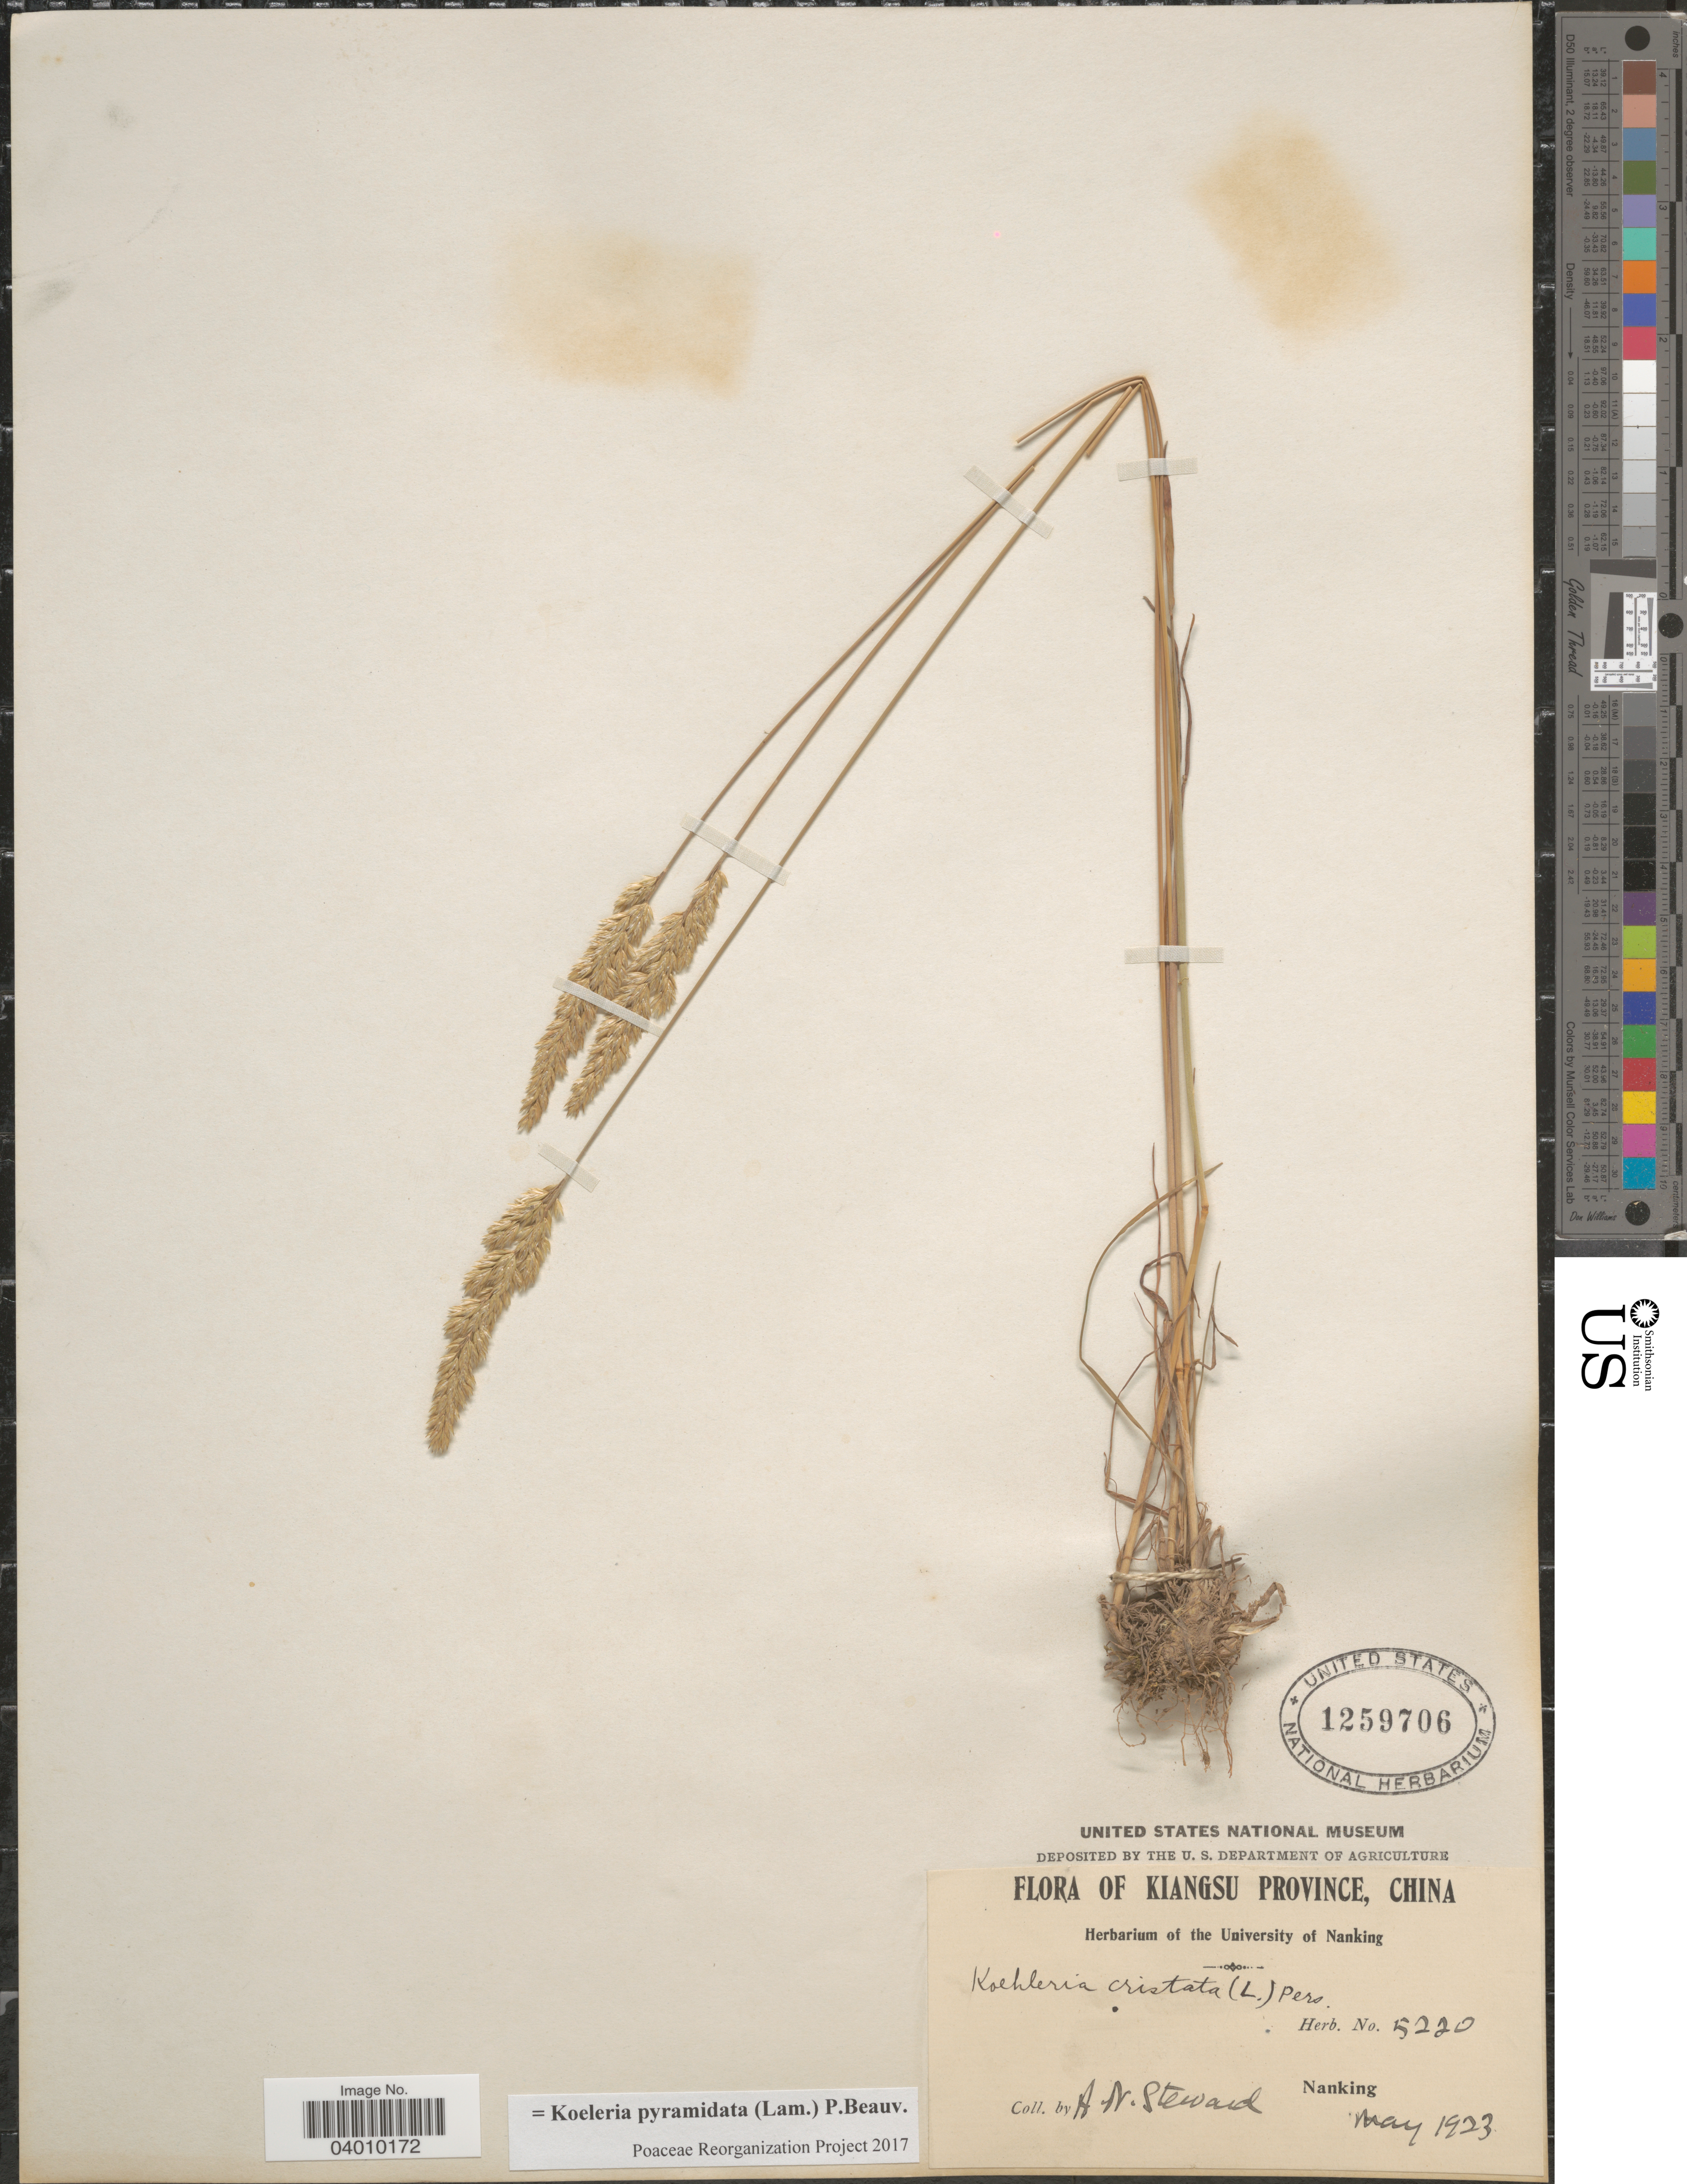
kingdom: Plantae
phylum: Tracheophyta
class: Liliopsida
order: Poales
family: Poaceae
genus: Koeleria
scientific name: Koeleria pyramidata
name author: (Lam.) P. Beauv.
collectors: A. N. Steward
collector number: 5220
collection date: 1923-05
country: China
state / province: Jiangsu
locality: Kiangsu Province. Nanking.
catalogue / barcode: US 1259706